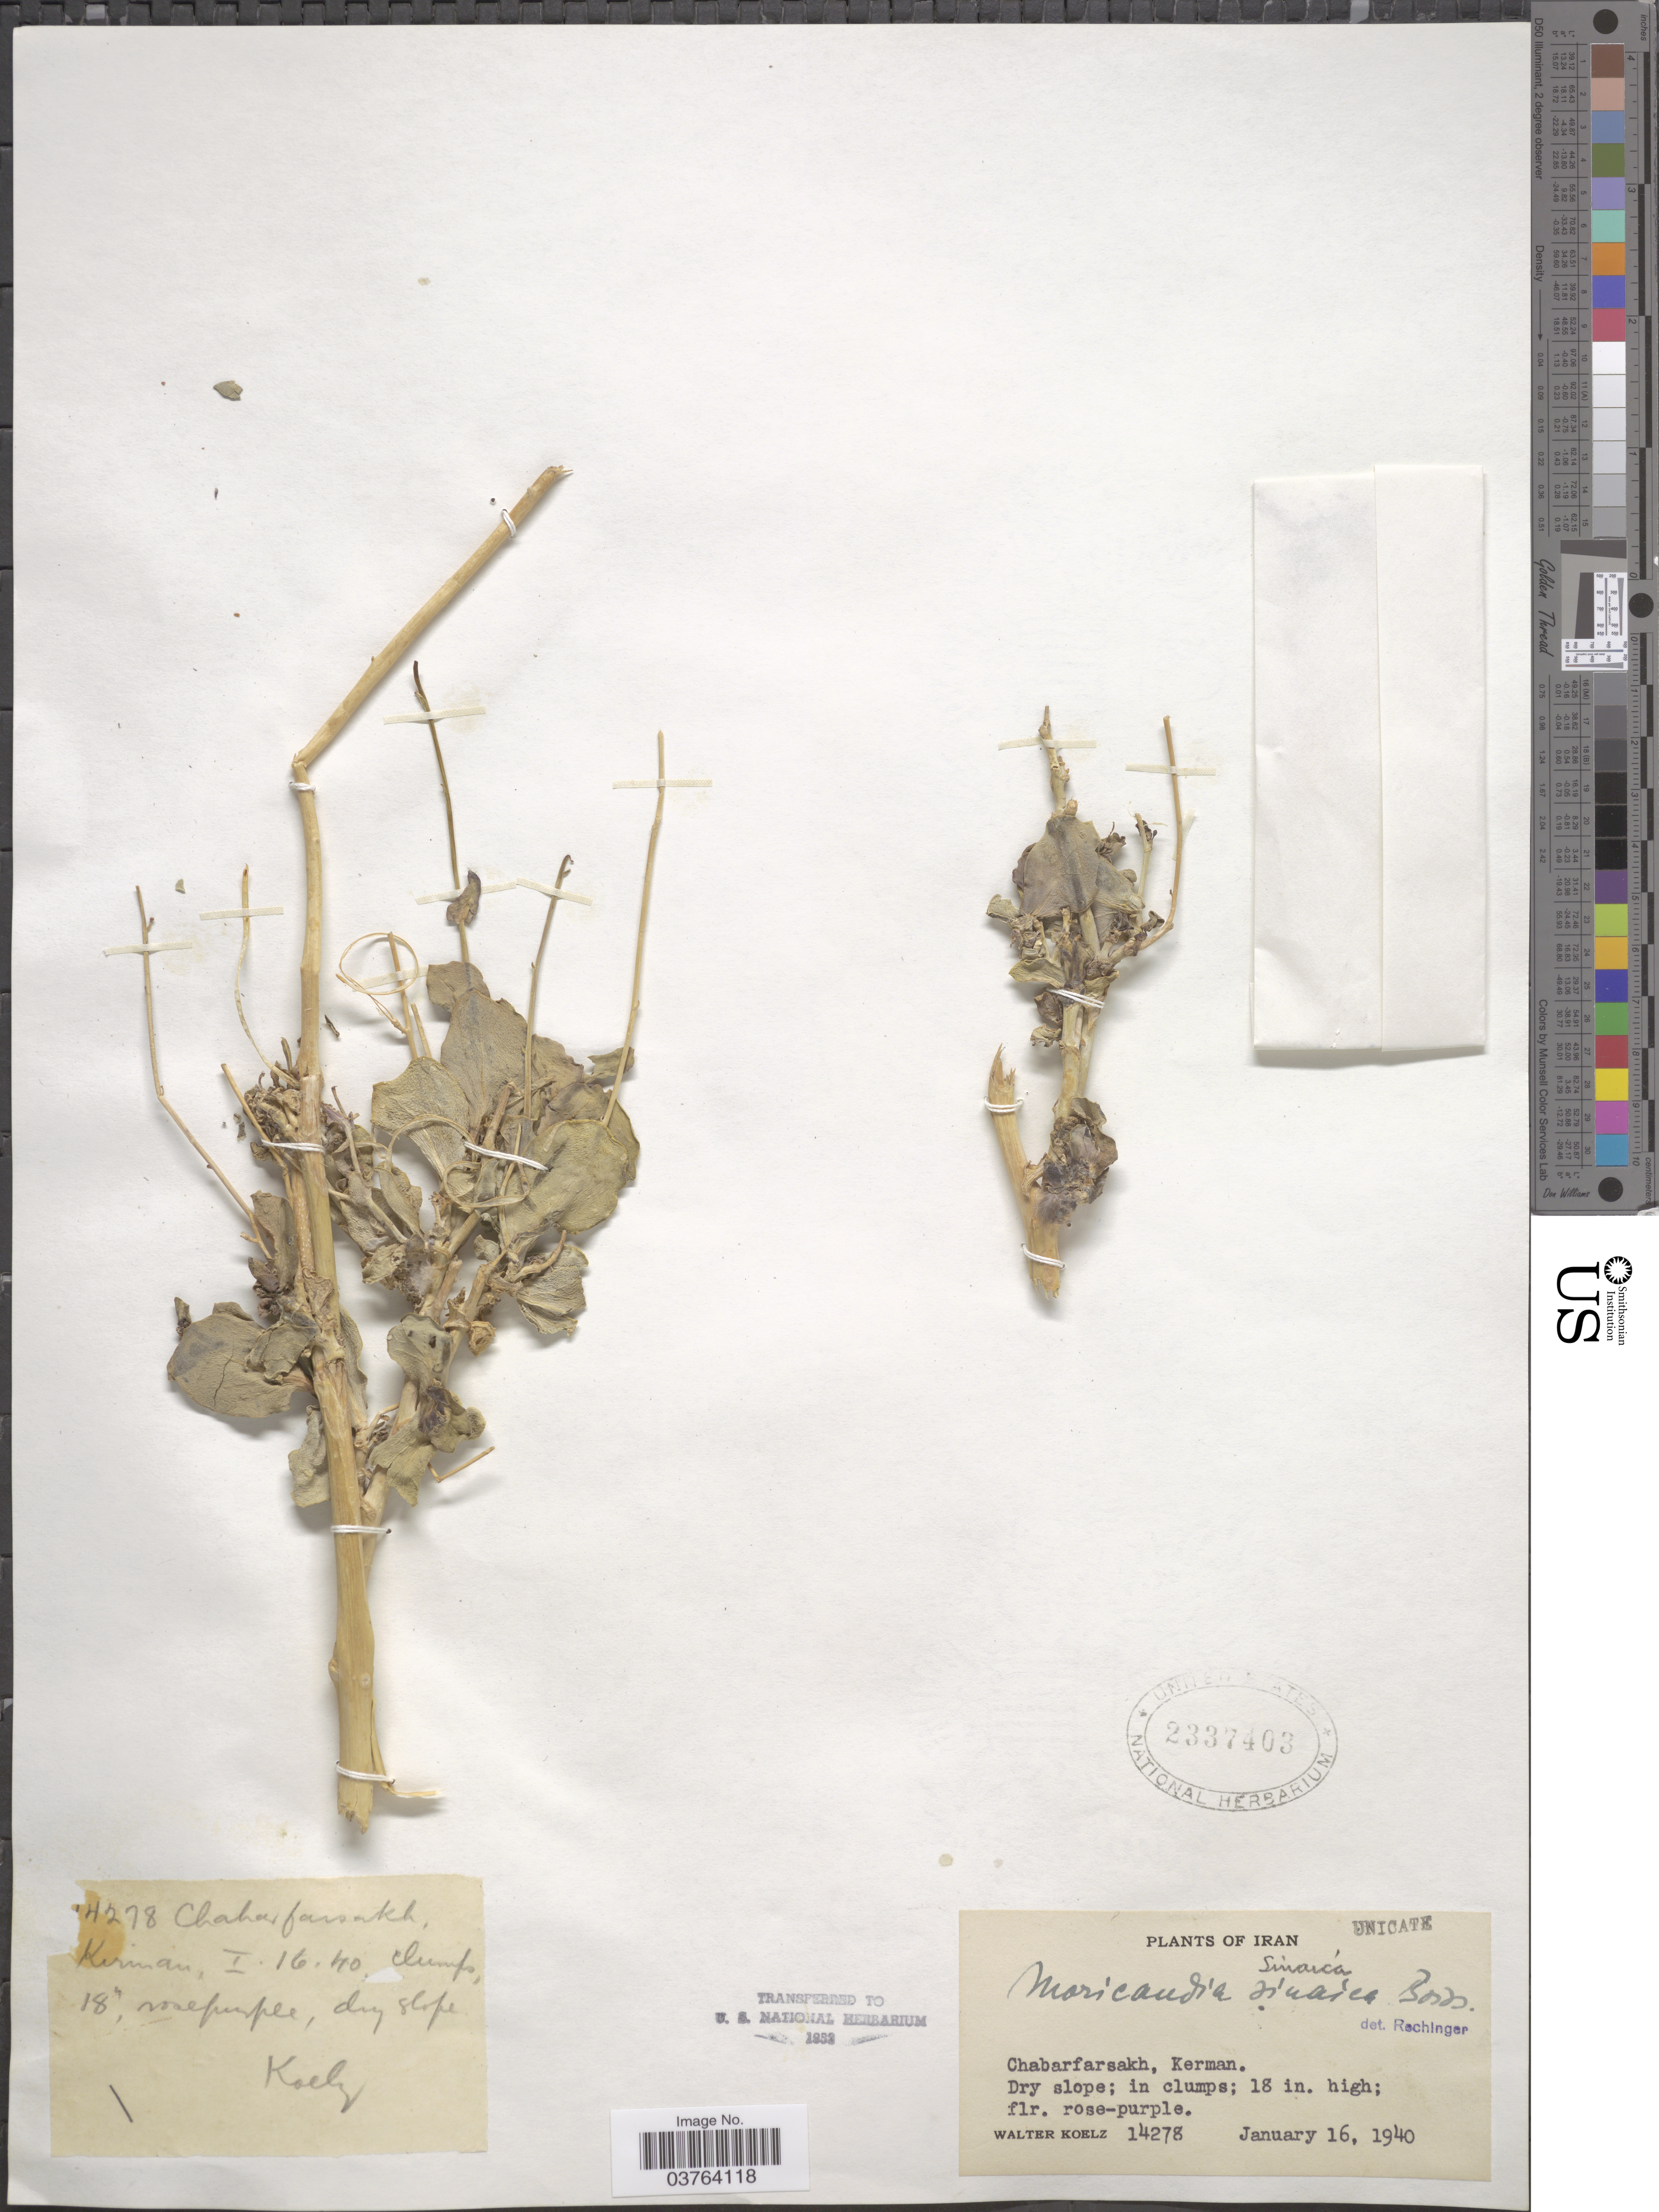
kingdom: Plantae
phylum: Tracheophyta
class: Magnoliopsida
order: Brassicales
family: Brassicaceae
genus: Moricandia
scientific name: Moricandia sinaica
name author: (Boiss.) Boiss.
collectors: W. N. Koelz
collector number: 14278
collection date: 1940-01-16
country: Iran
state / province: Kerman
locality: Chabarfarsakh.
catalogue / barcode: US 2337403